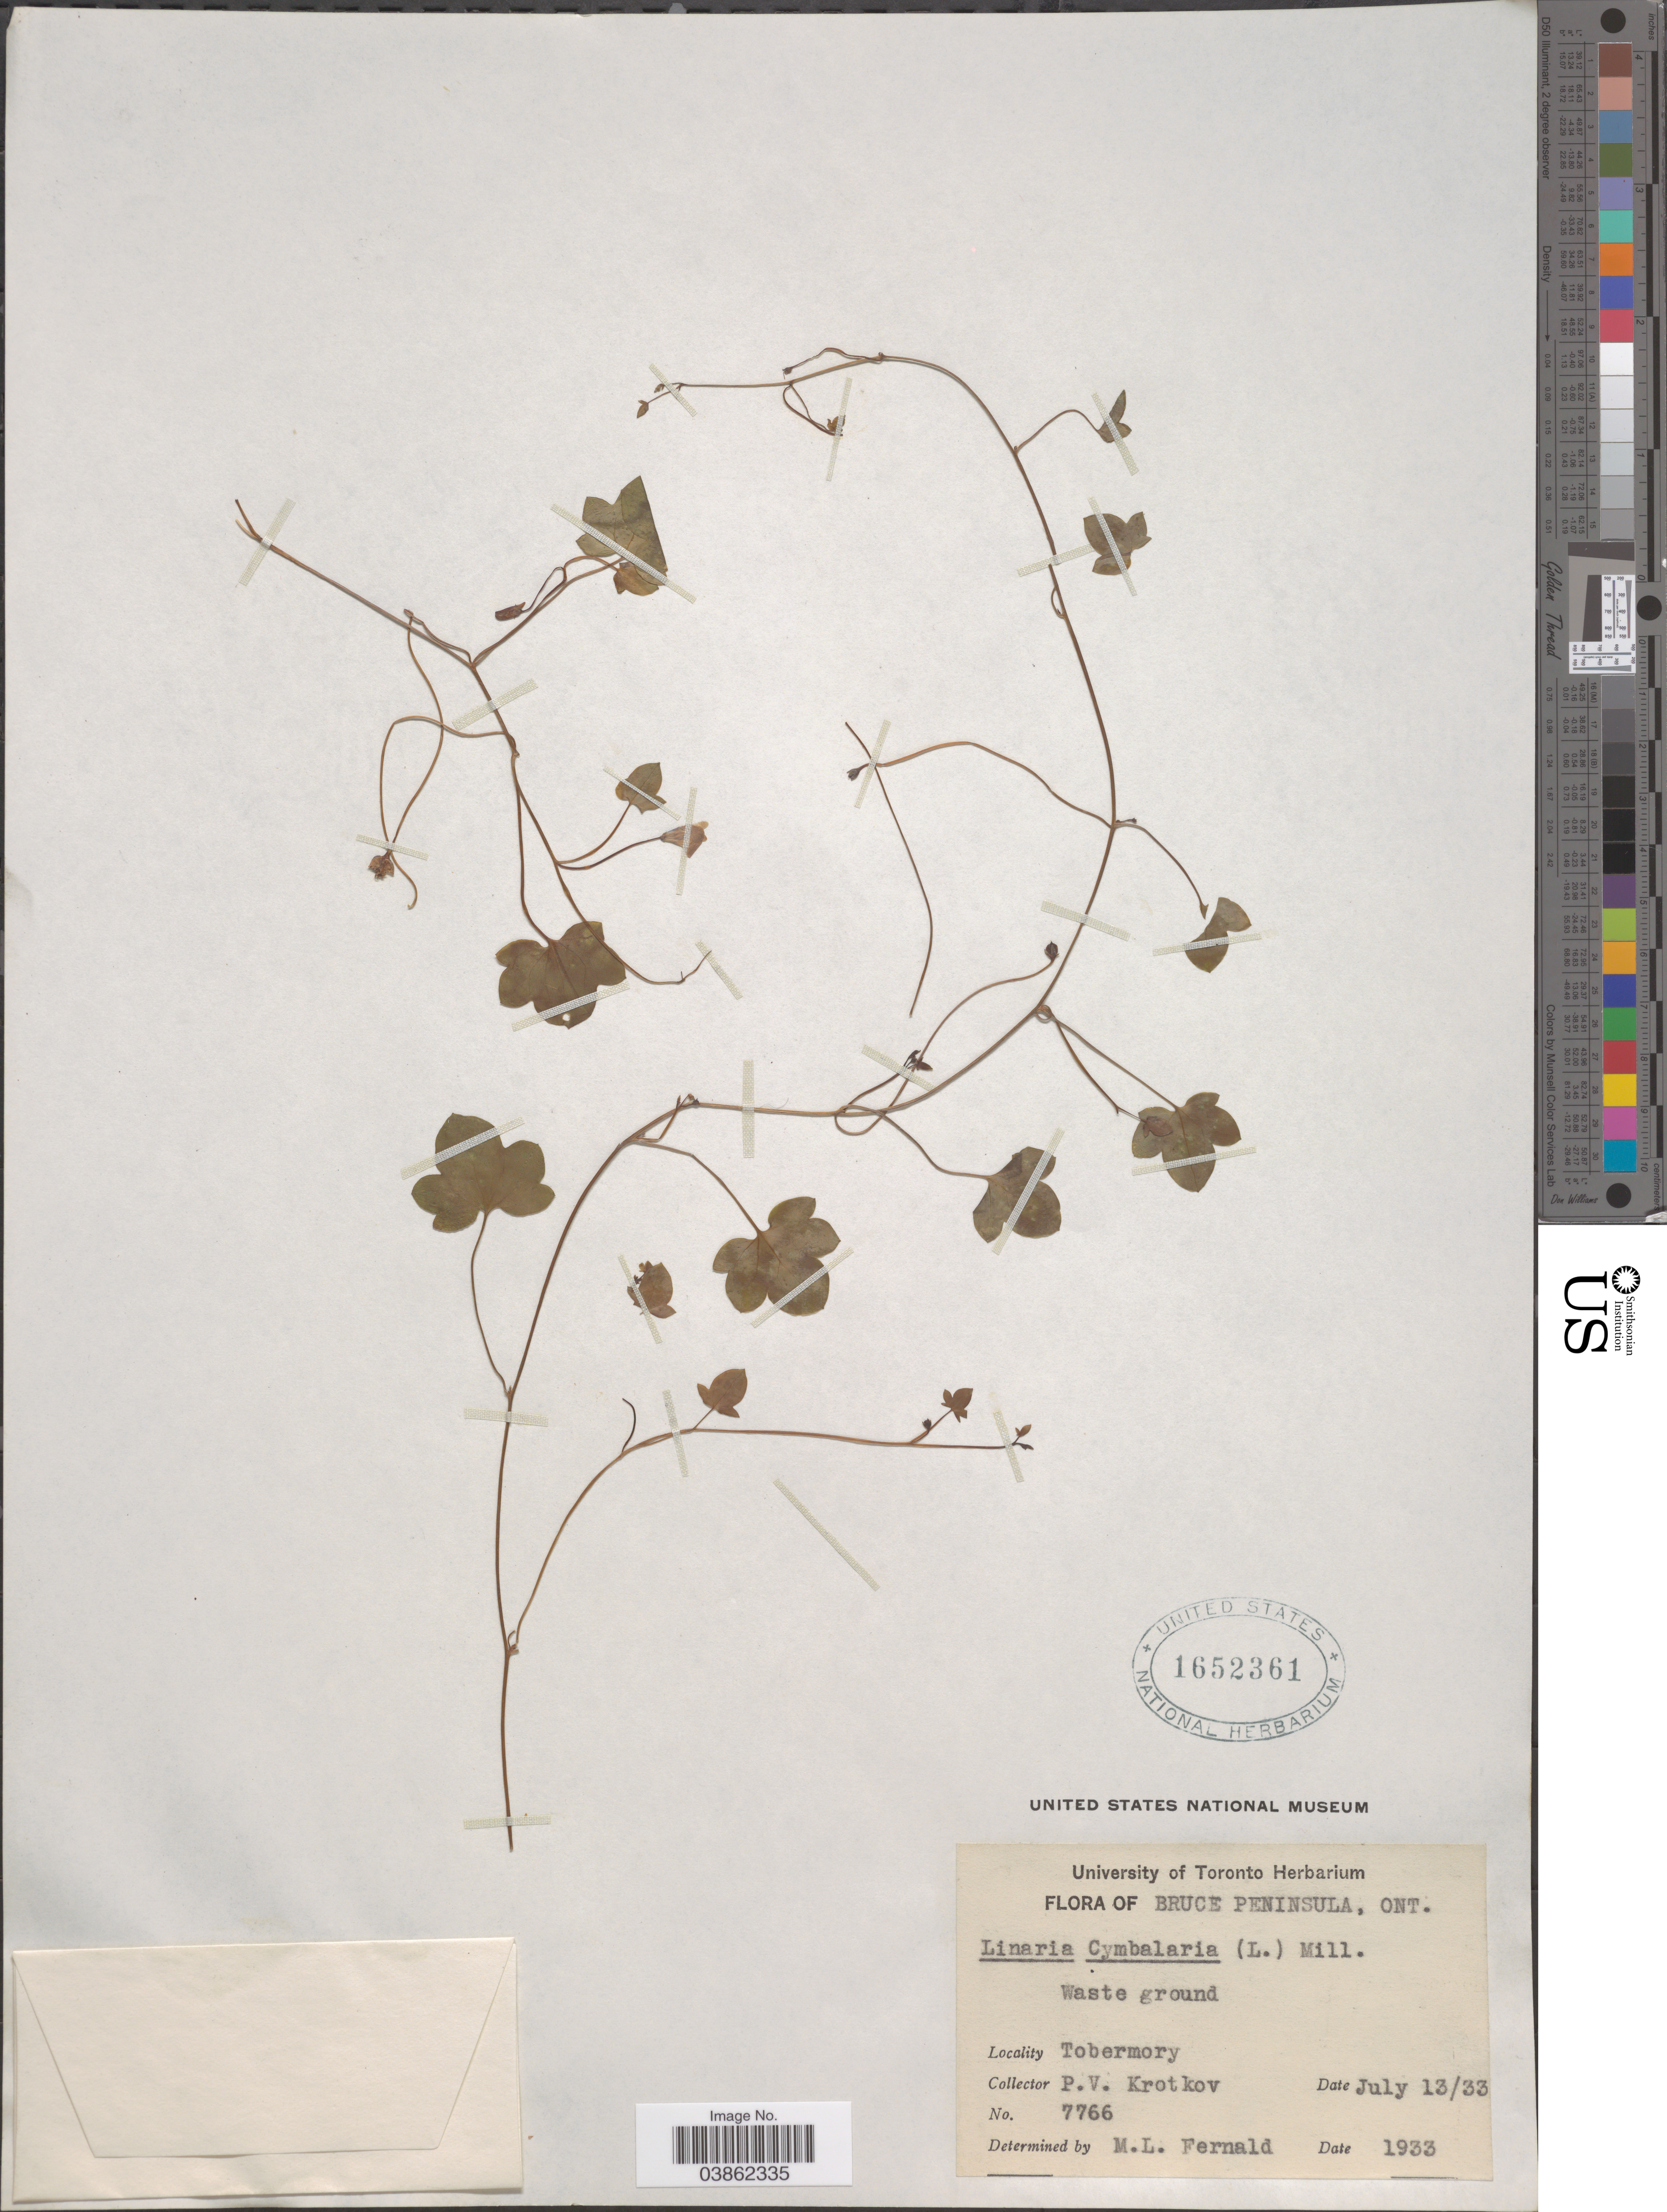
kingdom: Plantae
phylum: Tracheophyta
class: Magnoliopsida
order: Lamiales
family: Plantaginaceae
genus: Cymbalaria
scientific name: Cymbalaria muralis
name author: Gaertn. et al.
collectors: P. V. Krotkov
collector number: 7766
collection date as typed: Transcribed d/m/y: 13/7/33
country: Canada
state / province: Ontario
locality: Bruce Peninsula. Tobermory.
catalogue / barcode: US 1652361